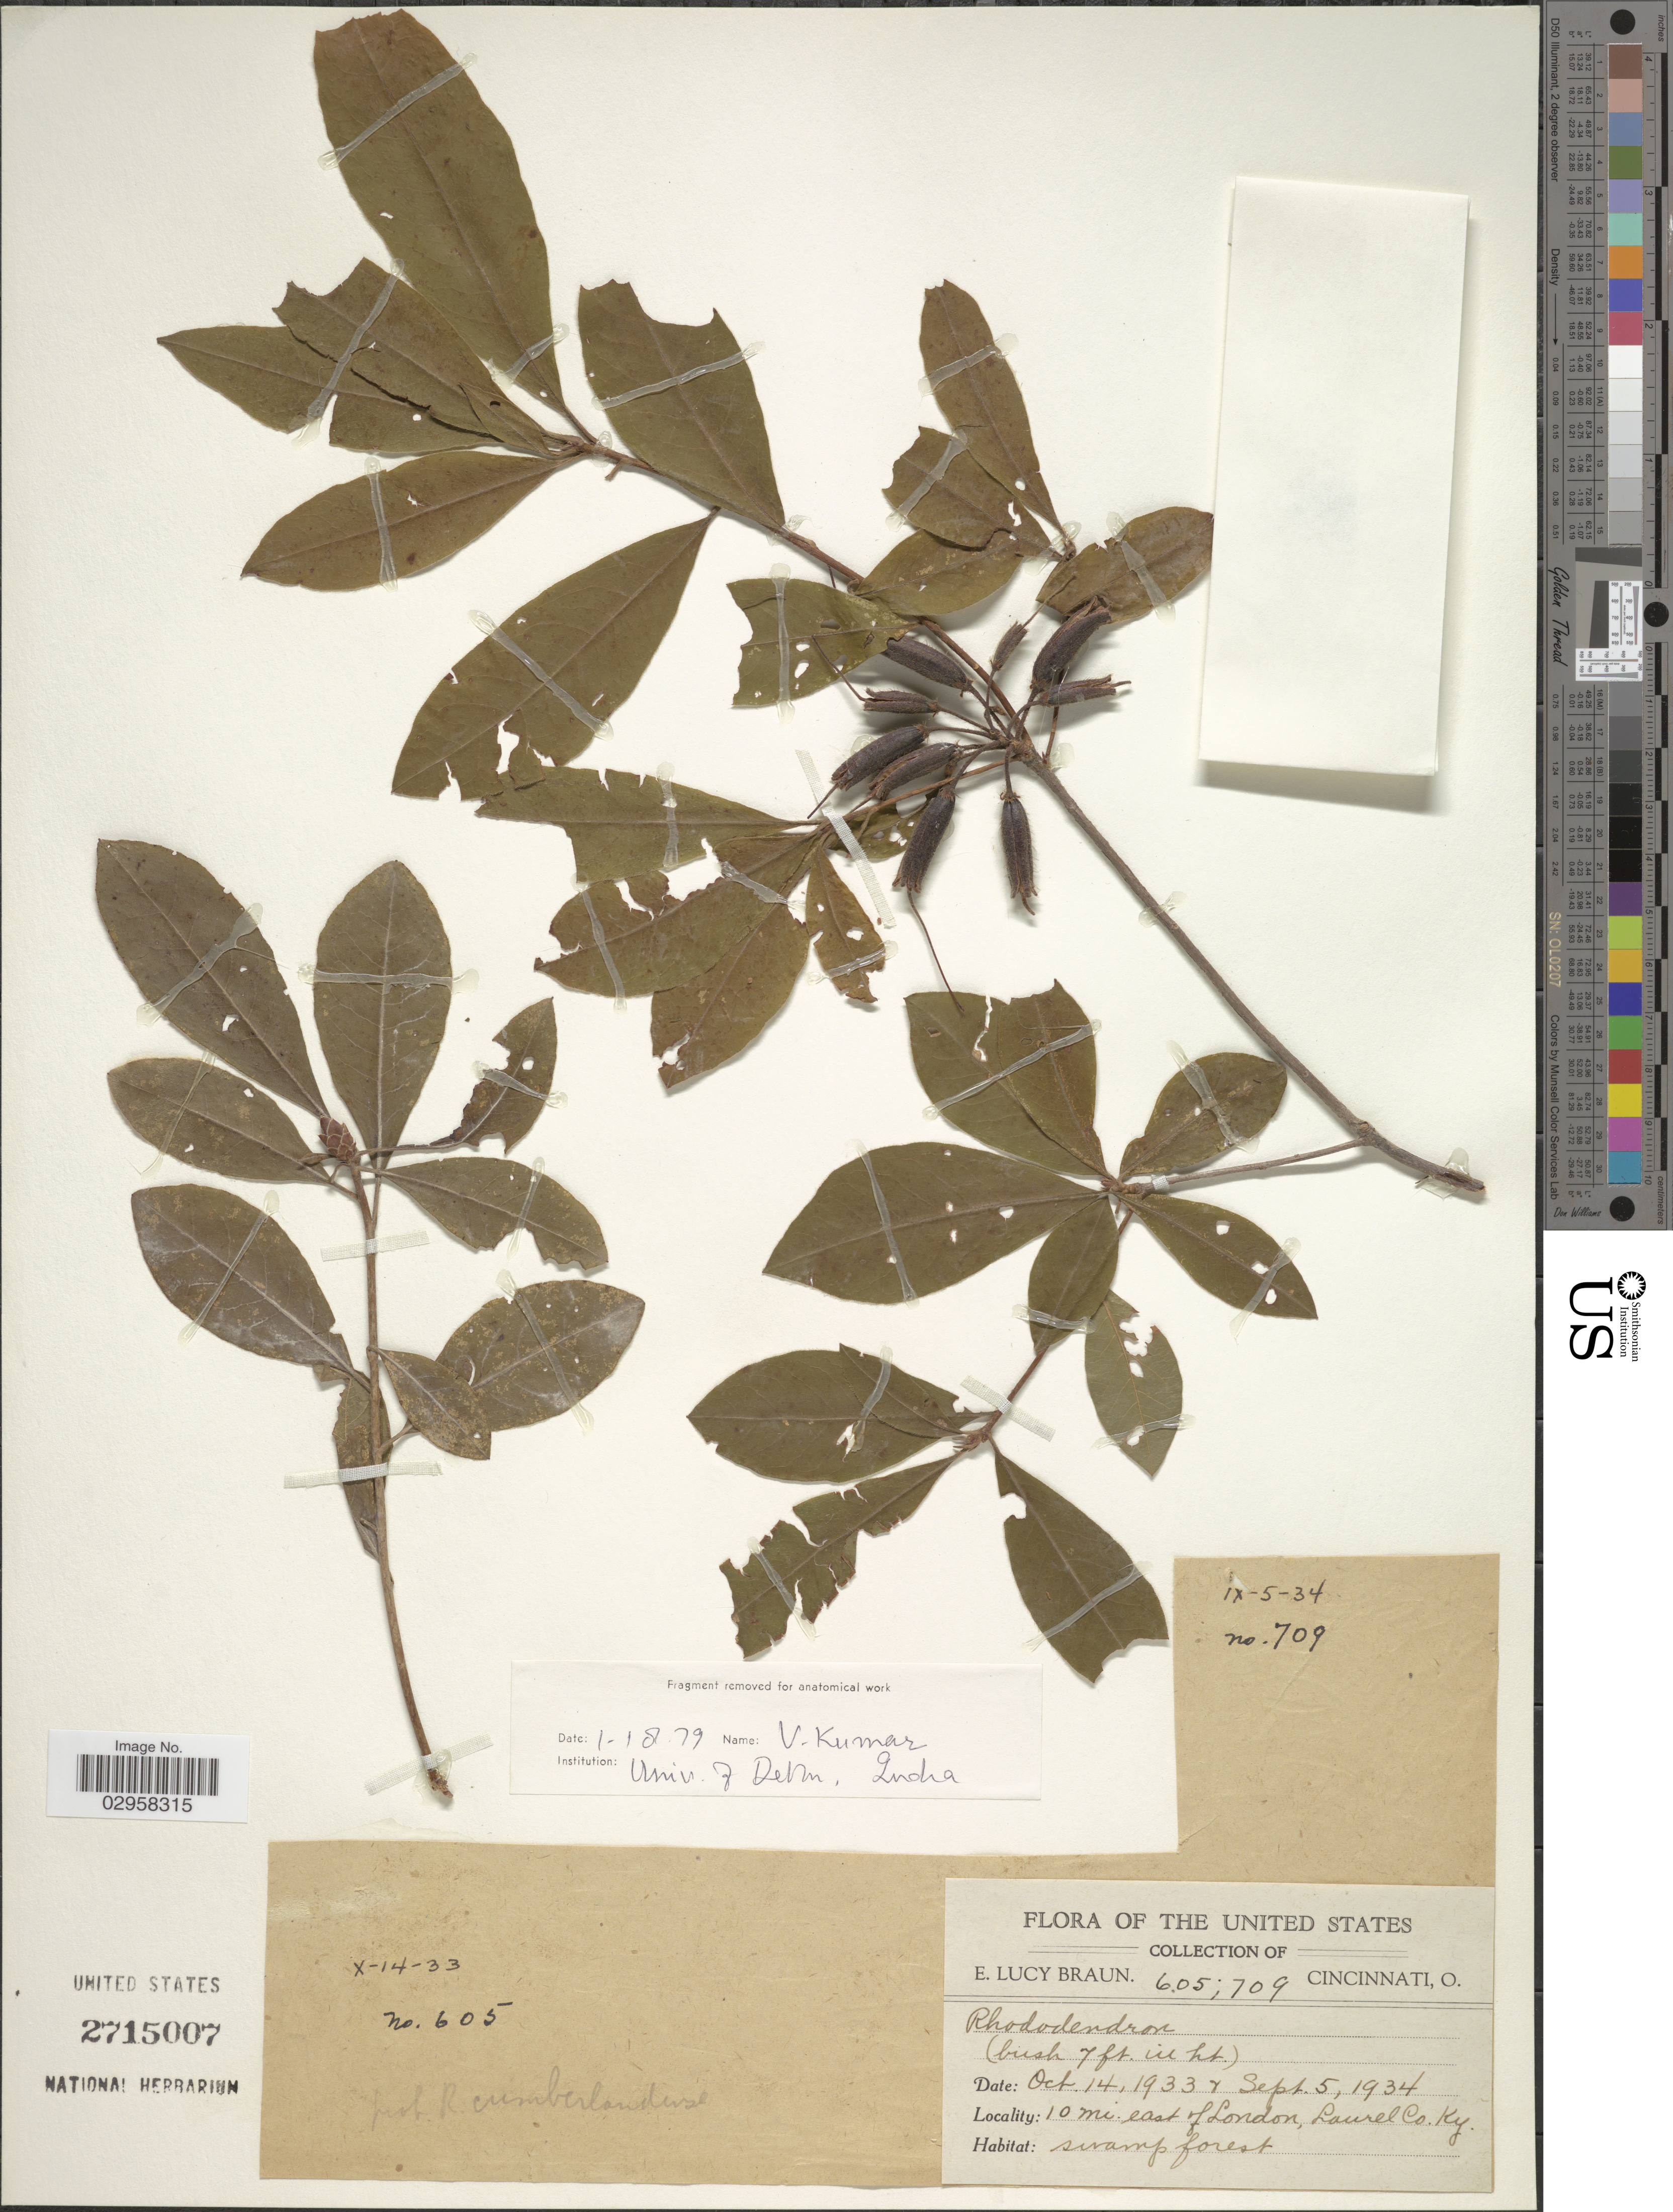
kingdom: Plantae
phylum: Tracheophyta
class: Magnoliopsida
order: Ericales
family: Ericaceae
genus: Rhododendron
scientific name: Rhododendron cumberlandense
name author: E.L. Braun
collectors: E. L. Braun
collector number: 605/709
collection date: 1933-10-14/1934-09-05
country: United States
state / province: Kentucky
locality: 10 mi. east of London, Laurel Co. Ky.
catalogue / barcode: US 2715007